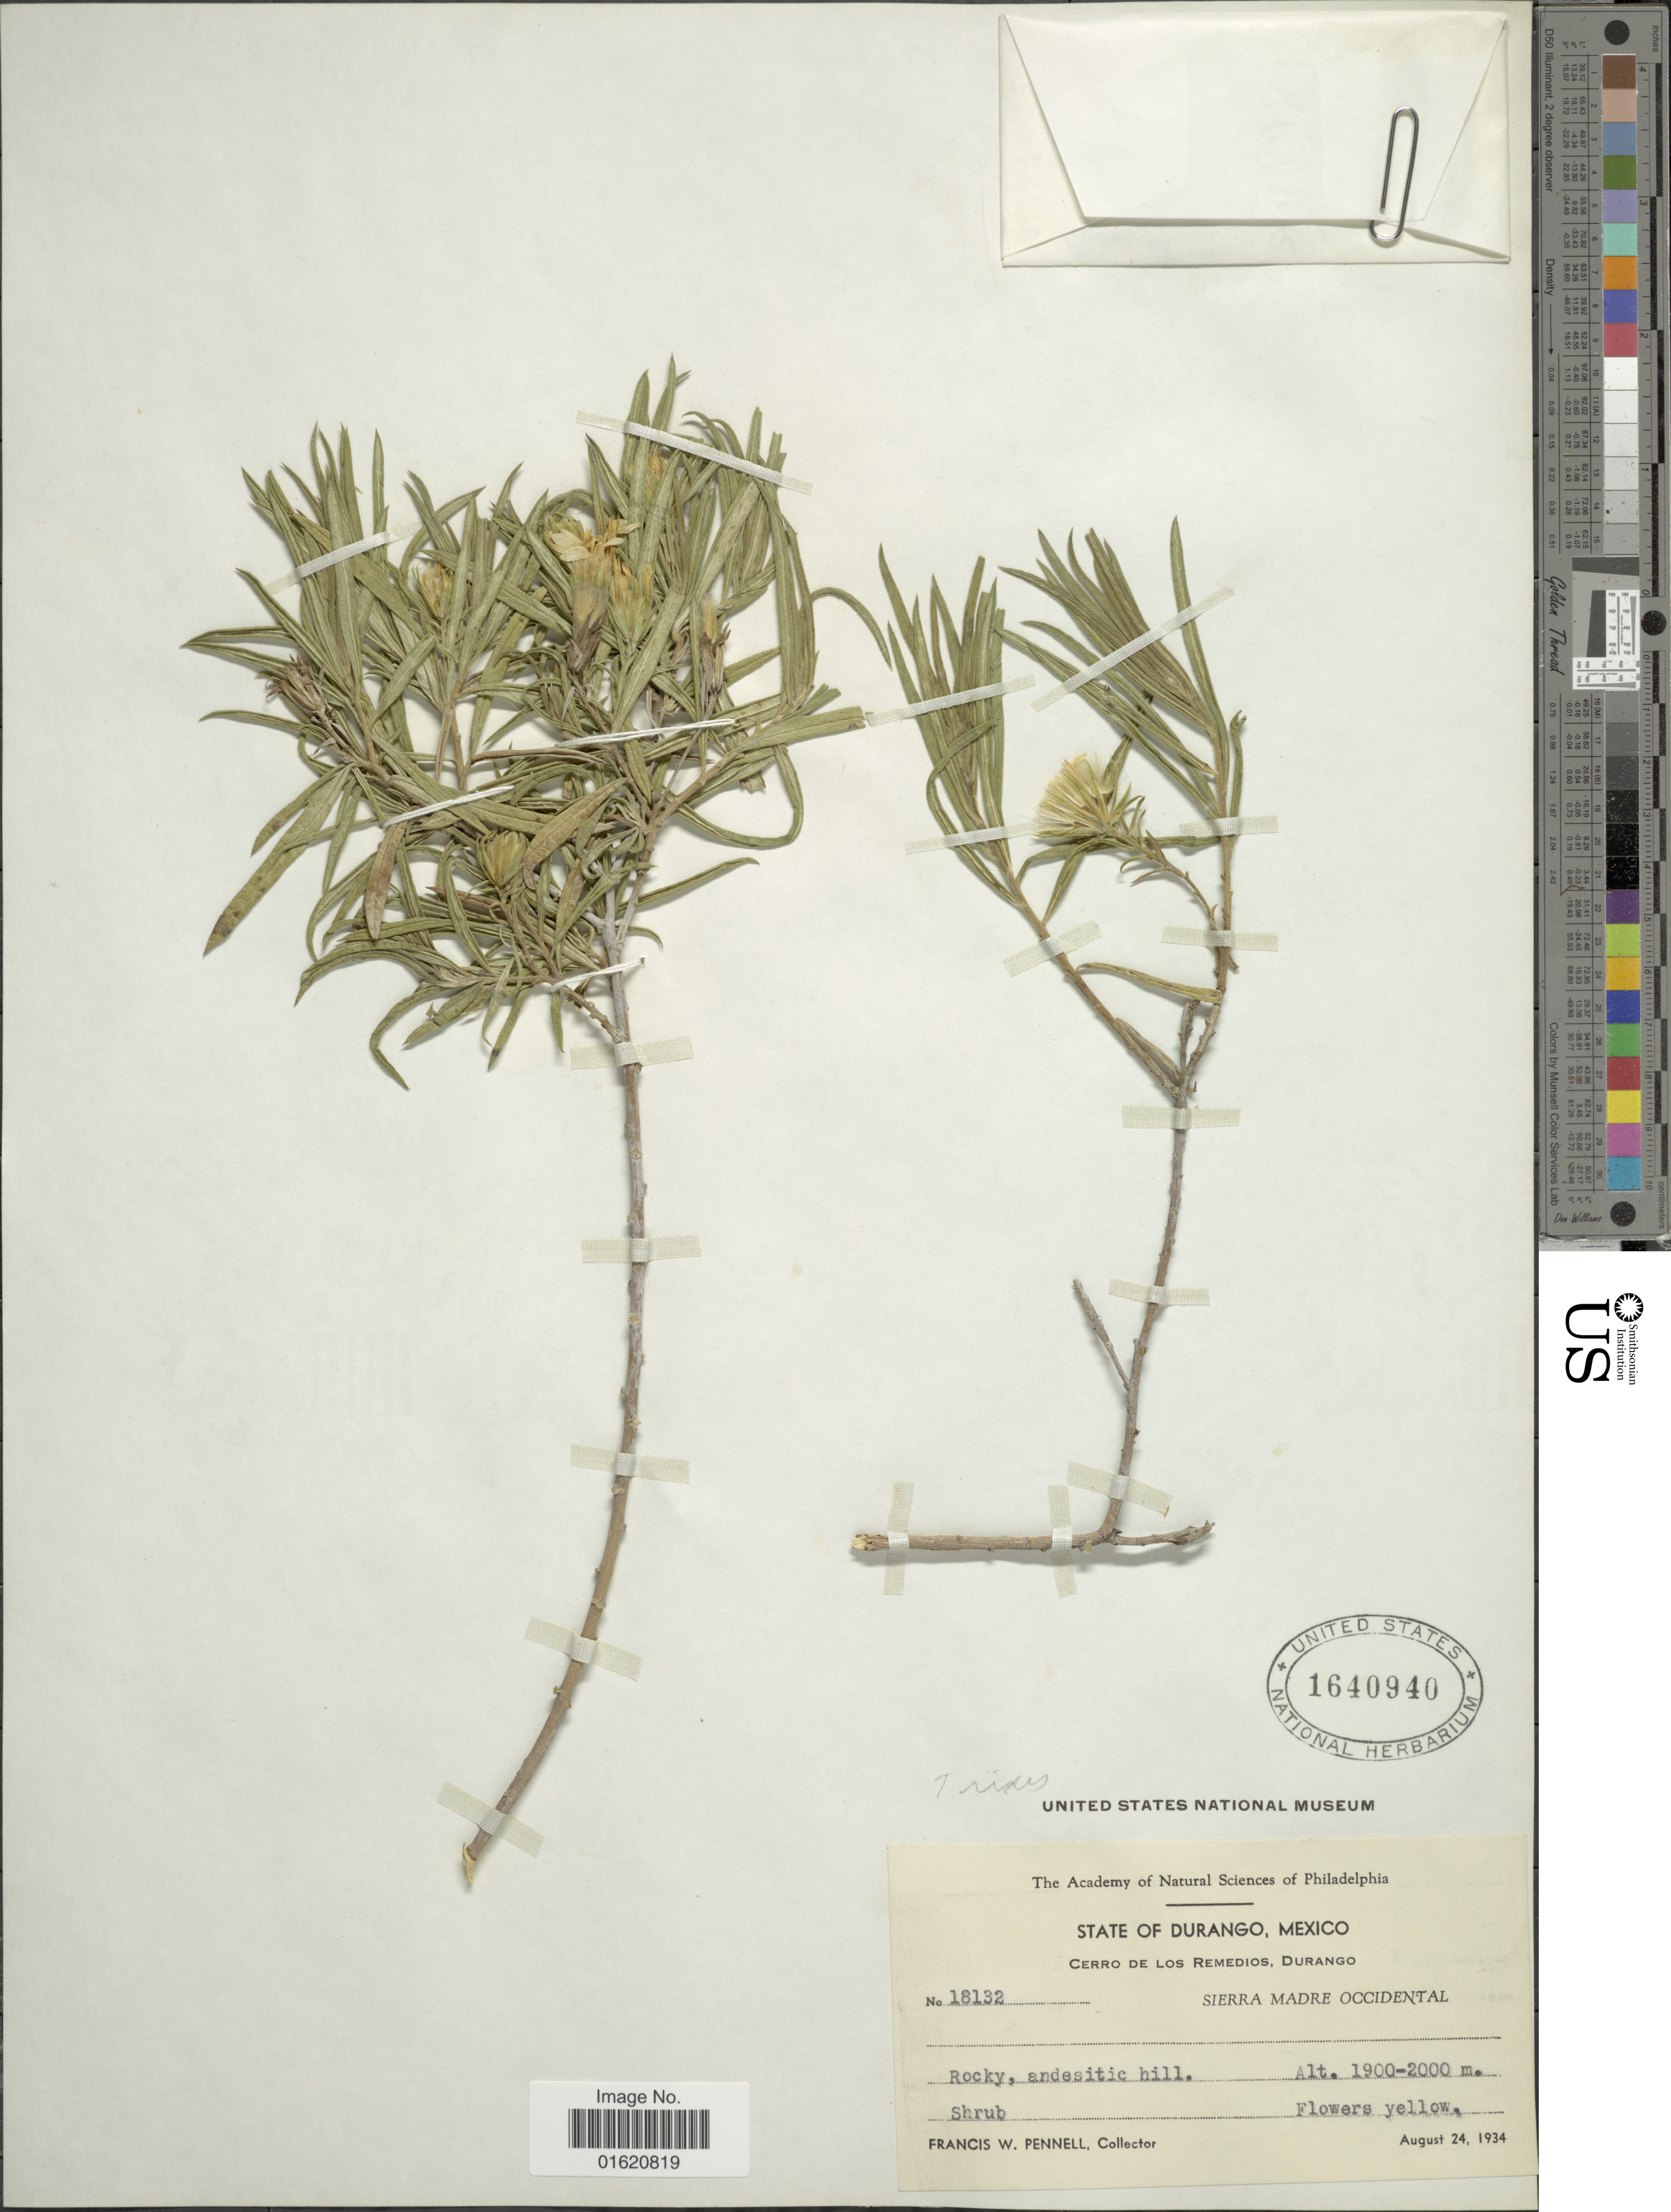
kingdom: Plantae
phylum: Tracheophyta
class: Magnoliopsida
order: Asterales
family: Asteraceae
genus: Trixis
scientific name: Trixis sp.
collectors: F. W. Pennell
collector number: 18132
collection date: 1934-08-24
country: Mexico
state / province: Durango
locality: Cerro de Los Remidios, Sierra Madre Occidental, rocky, andesitic hill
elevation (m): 1900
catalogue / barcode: US 1640940